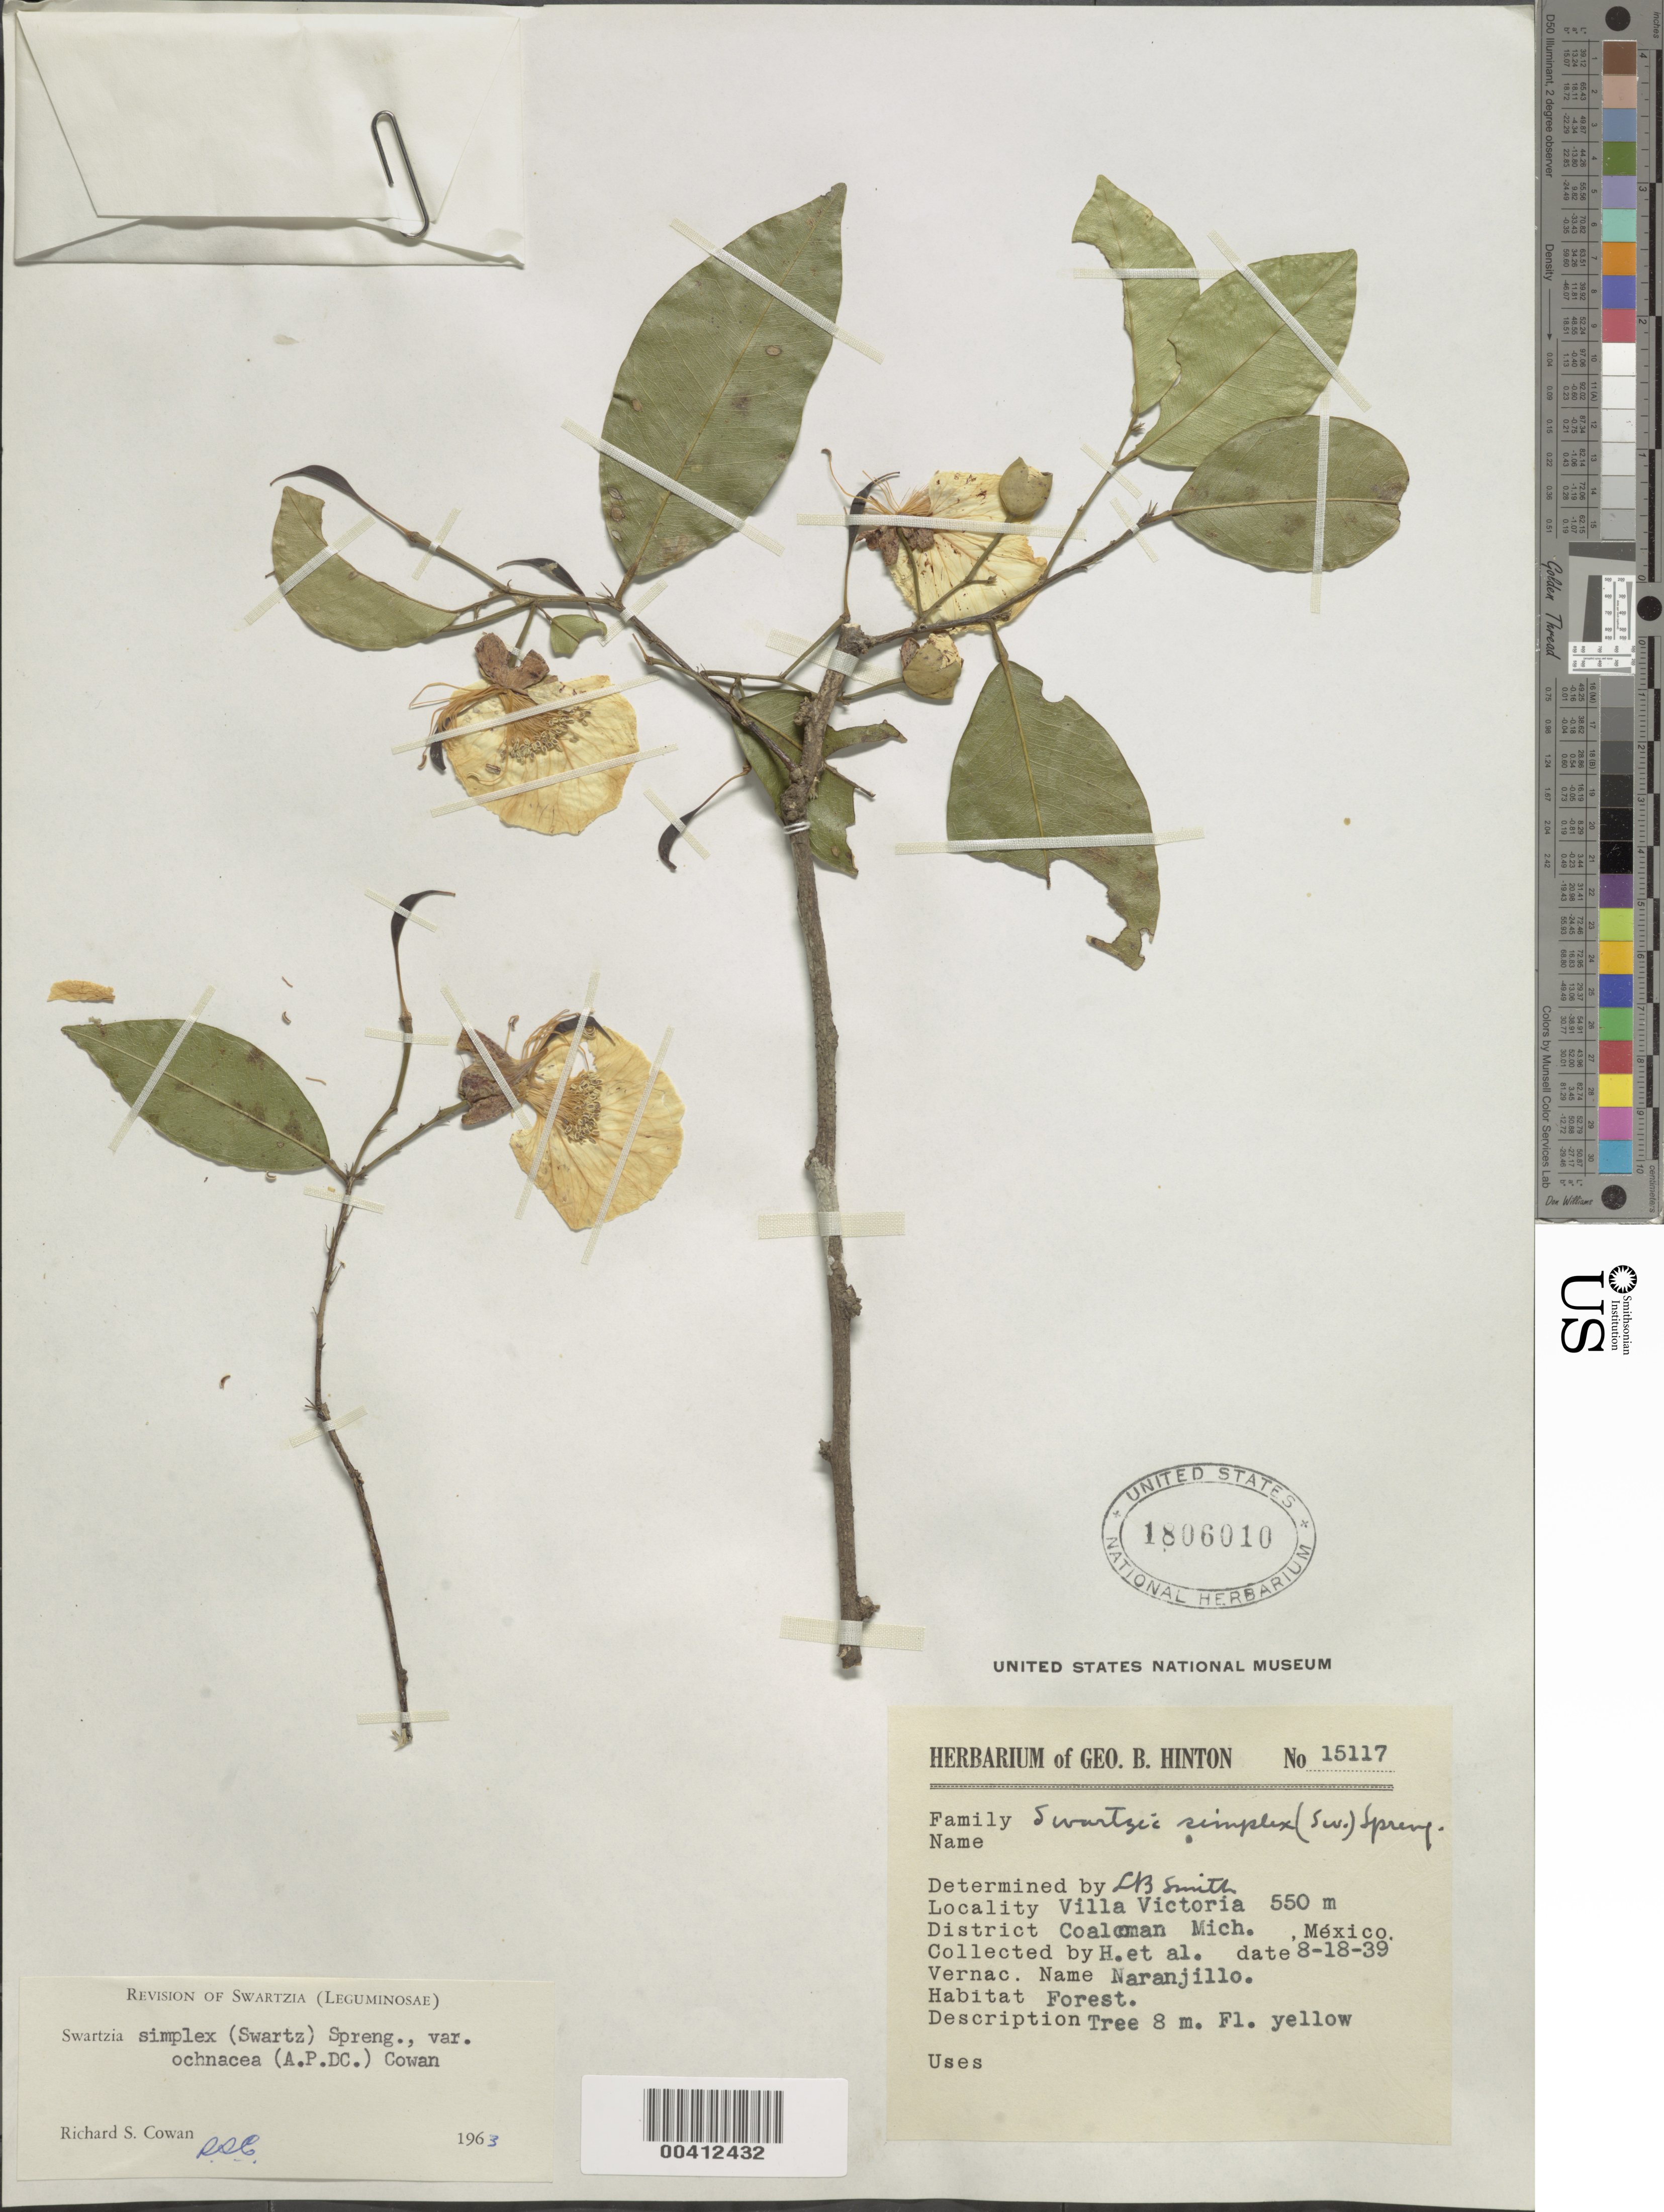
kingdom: Plantae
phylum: Tracheophyta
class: Magnoliopsida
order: Fabales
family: Fabaceae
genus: Swartzia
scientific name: Swartzia simplex var. ochnacea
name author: (DC.) R.S. Cowan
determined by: Cowan, R. S.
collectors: G. B. Hinton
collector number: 15117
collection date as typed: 18 Aug 1939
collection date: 1939-08-18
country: Mexico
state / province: Michoacán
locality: Coalcomán Dist., Villa Victoria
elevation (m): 550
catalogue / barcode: US 1806010